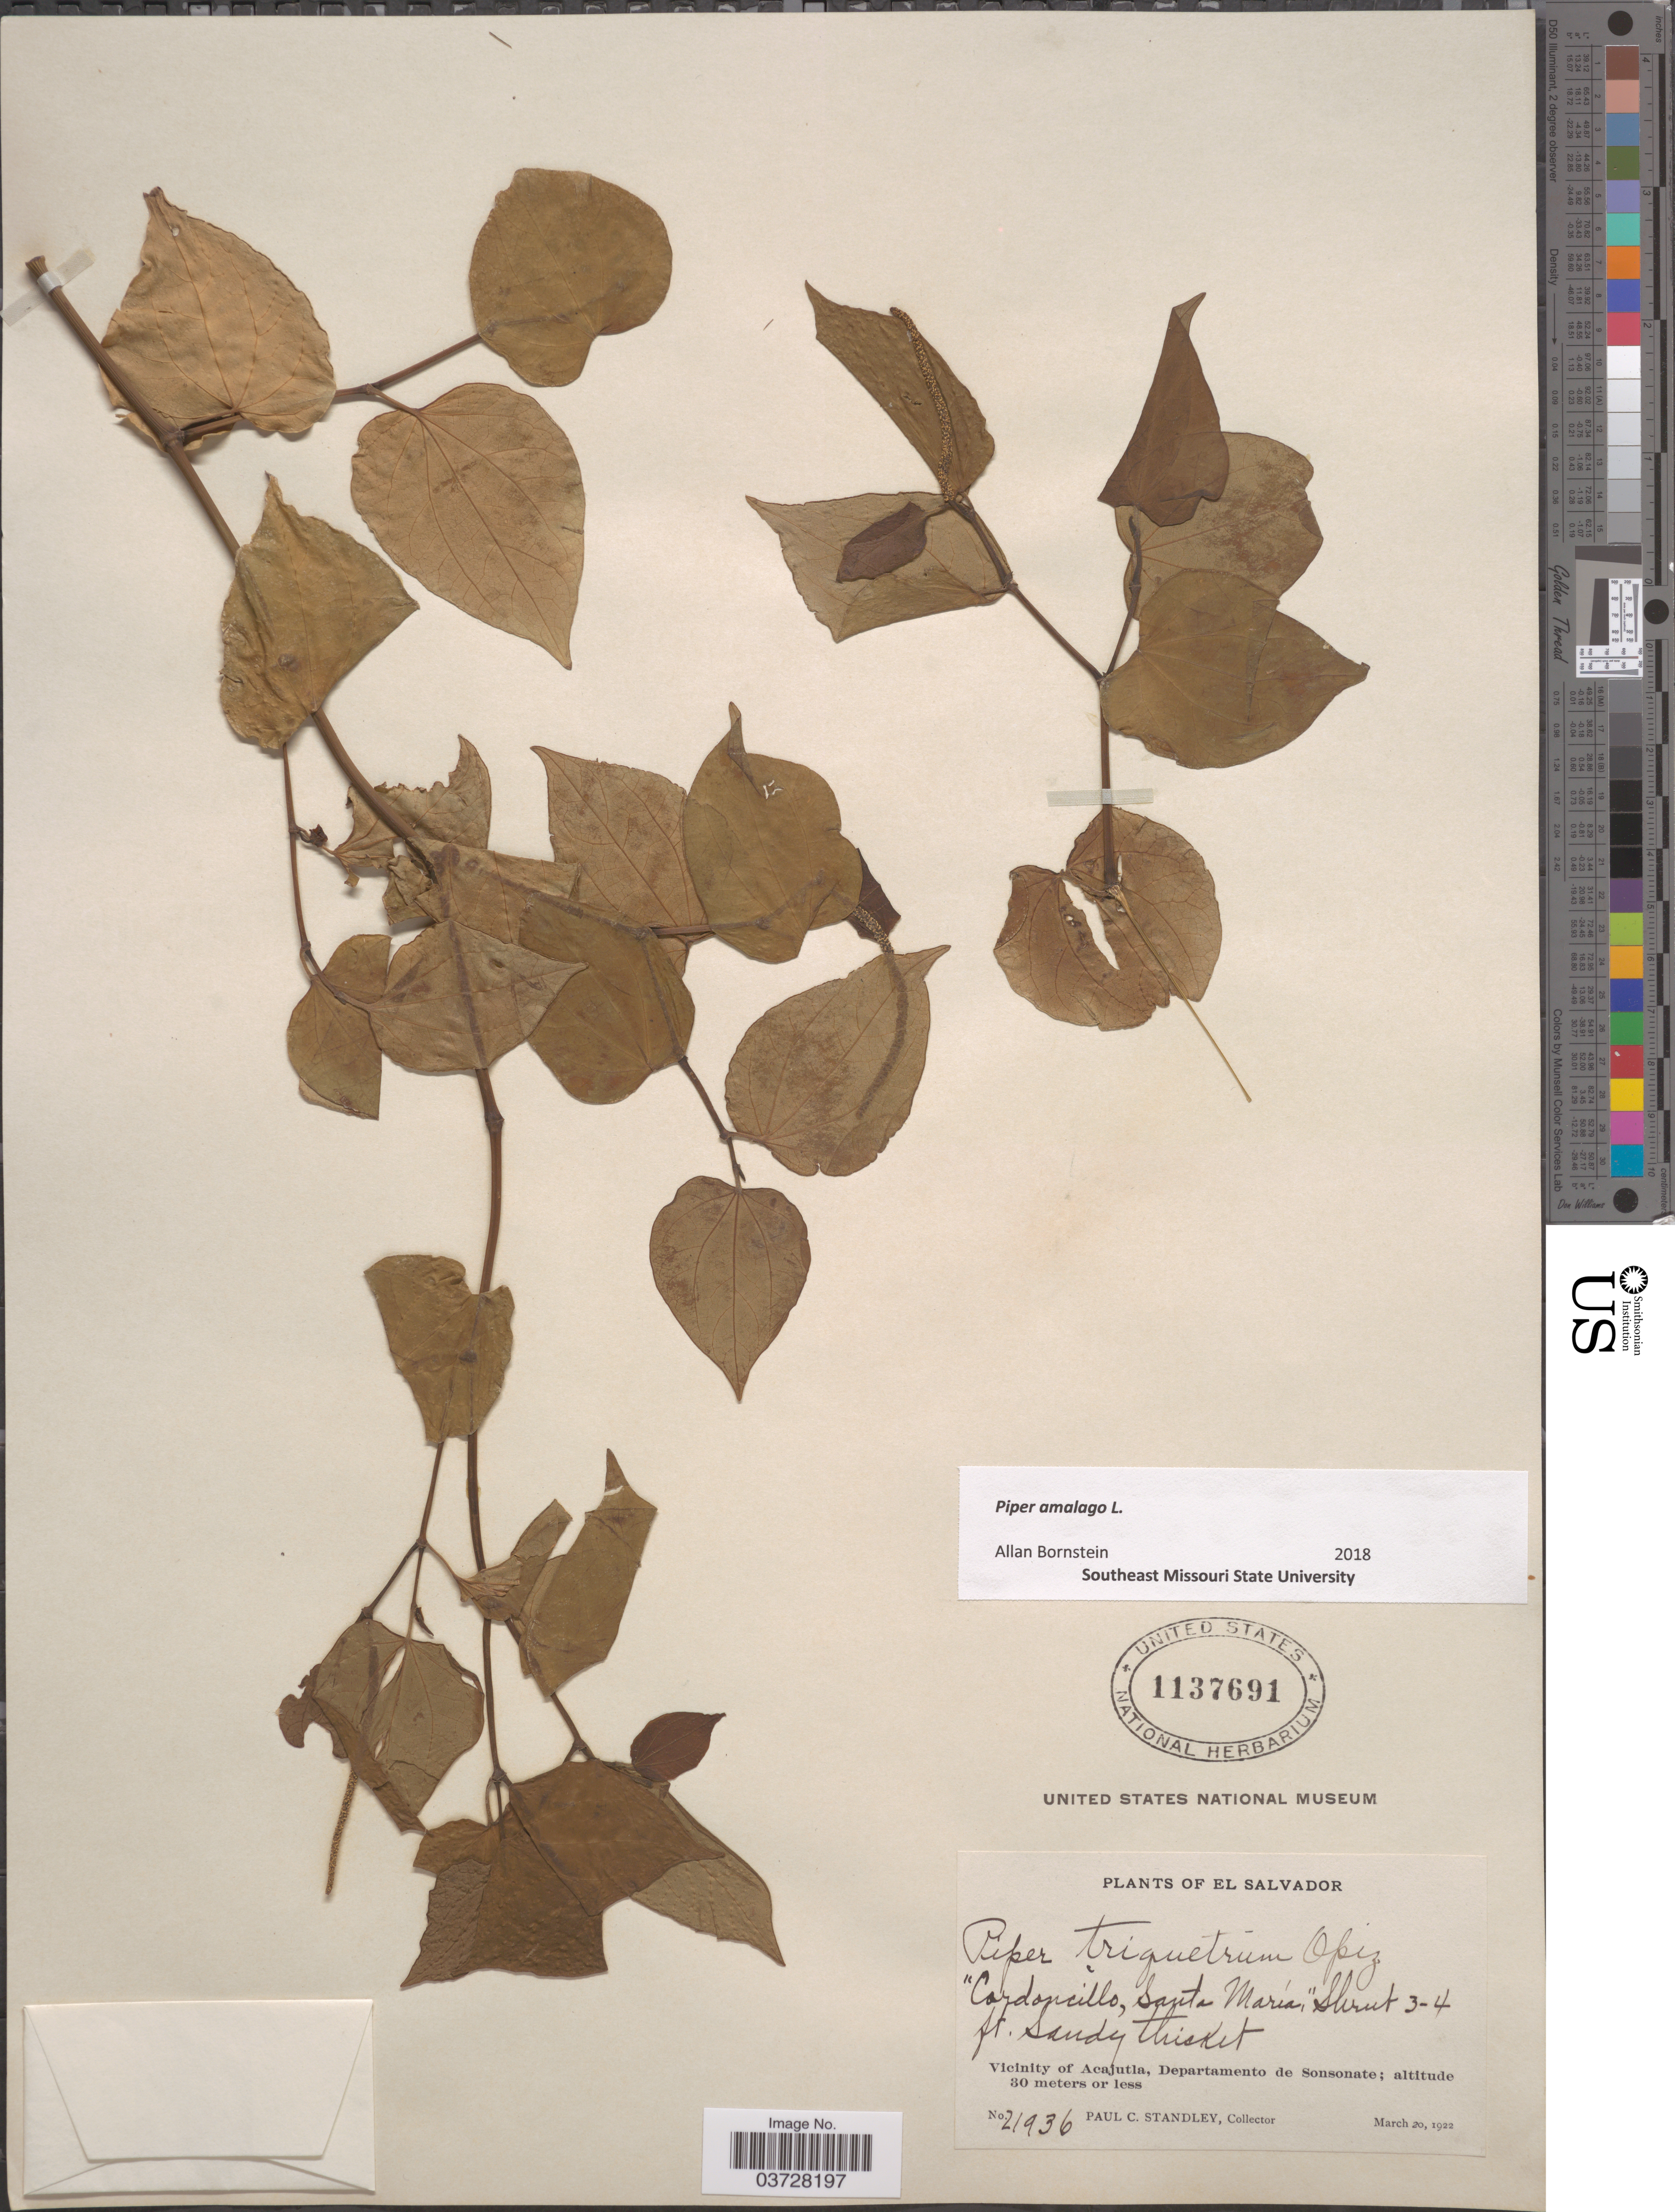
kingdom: Plantae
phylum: Tracheophyta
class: Magnoliopsida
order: Piperales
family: Piperaceae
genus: Piper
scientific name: Piper amalago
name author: L.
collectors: P. C. Standley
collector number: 21936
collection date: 1922-03-20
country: El Salvador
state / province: Sonsonate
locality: Vicinity of Acajutla, Departamento de Sonsonate.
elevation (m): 30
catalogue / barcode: US 1137691